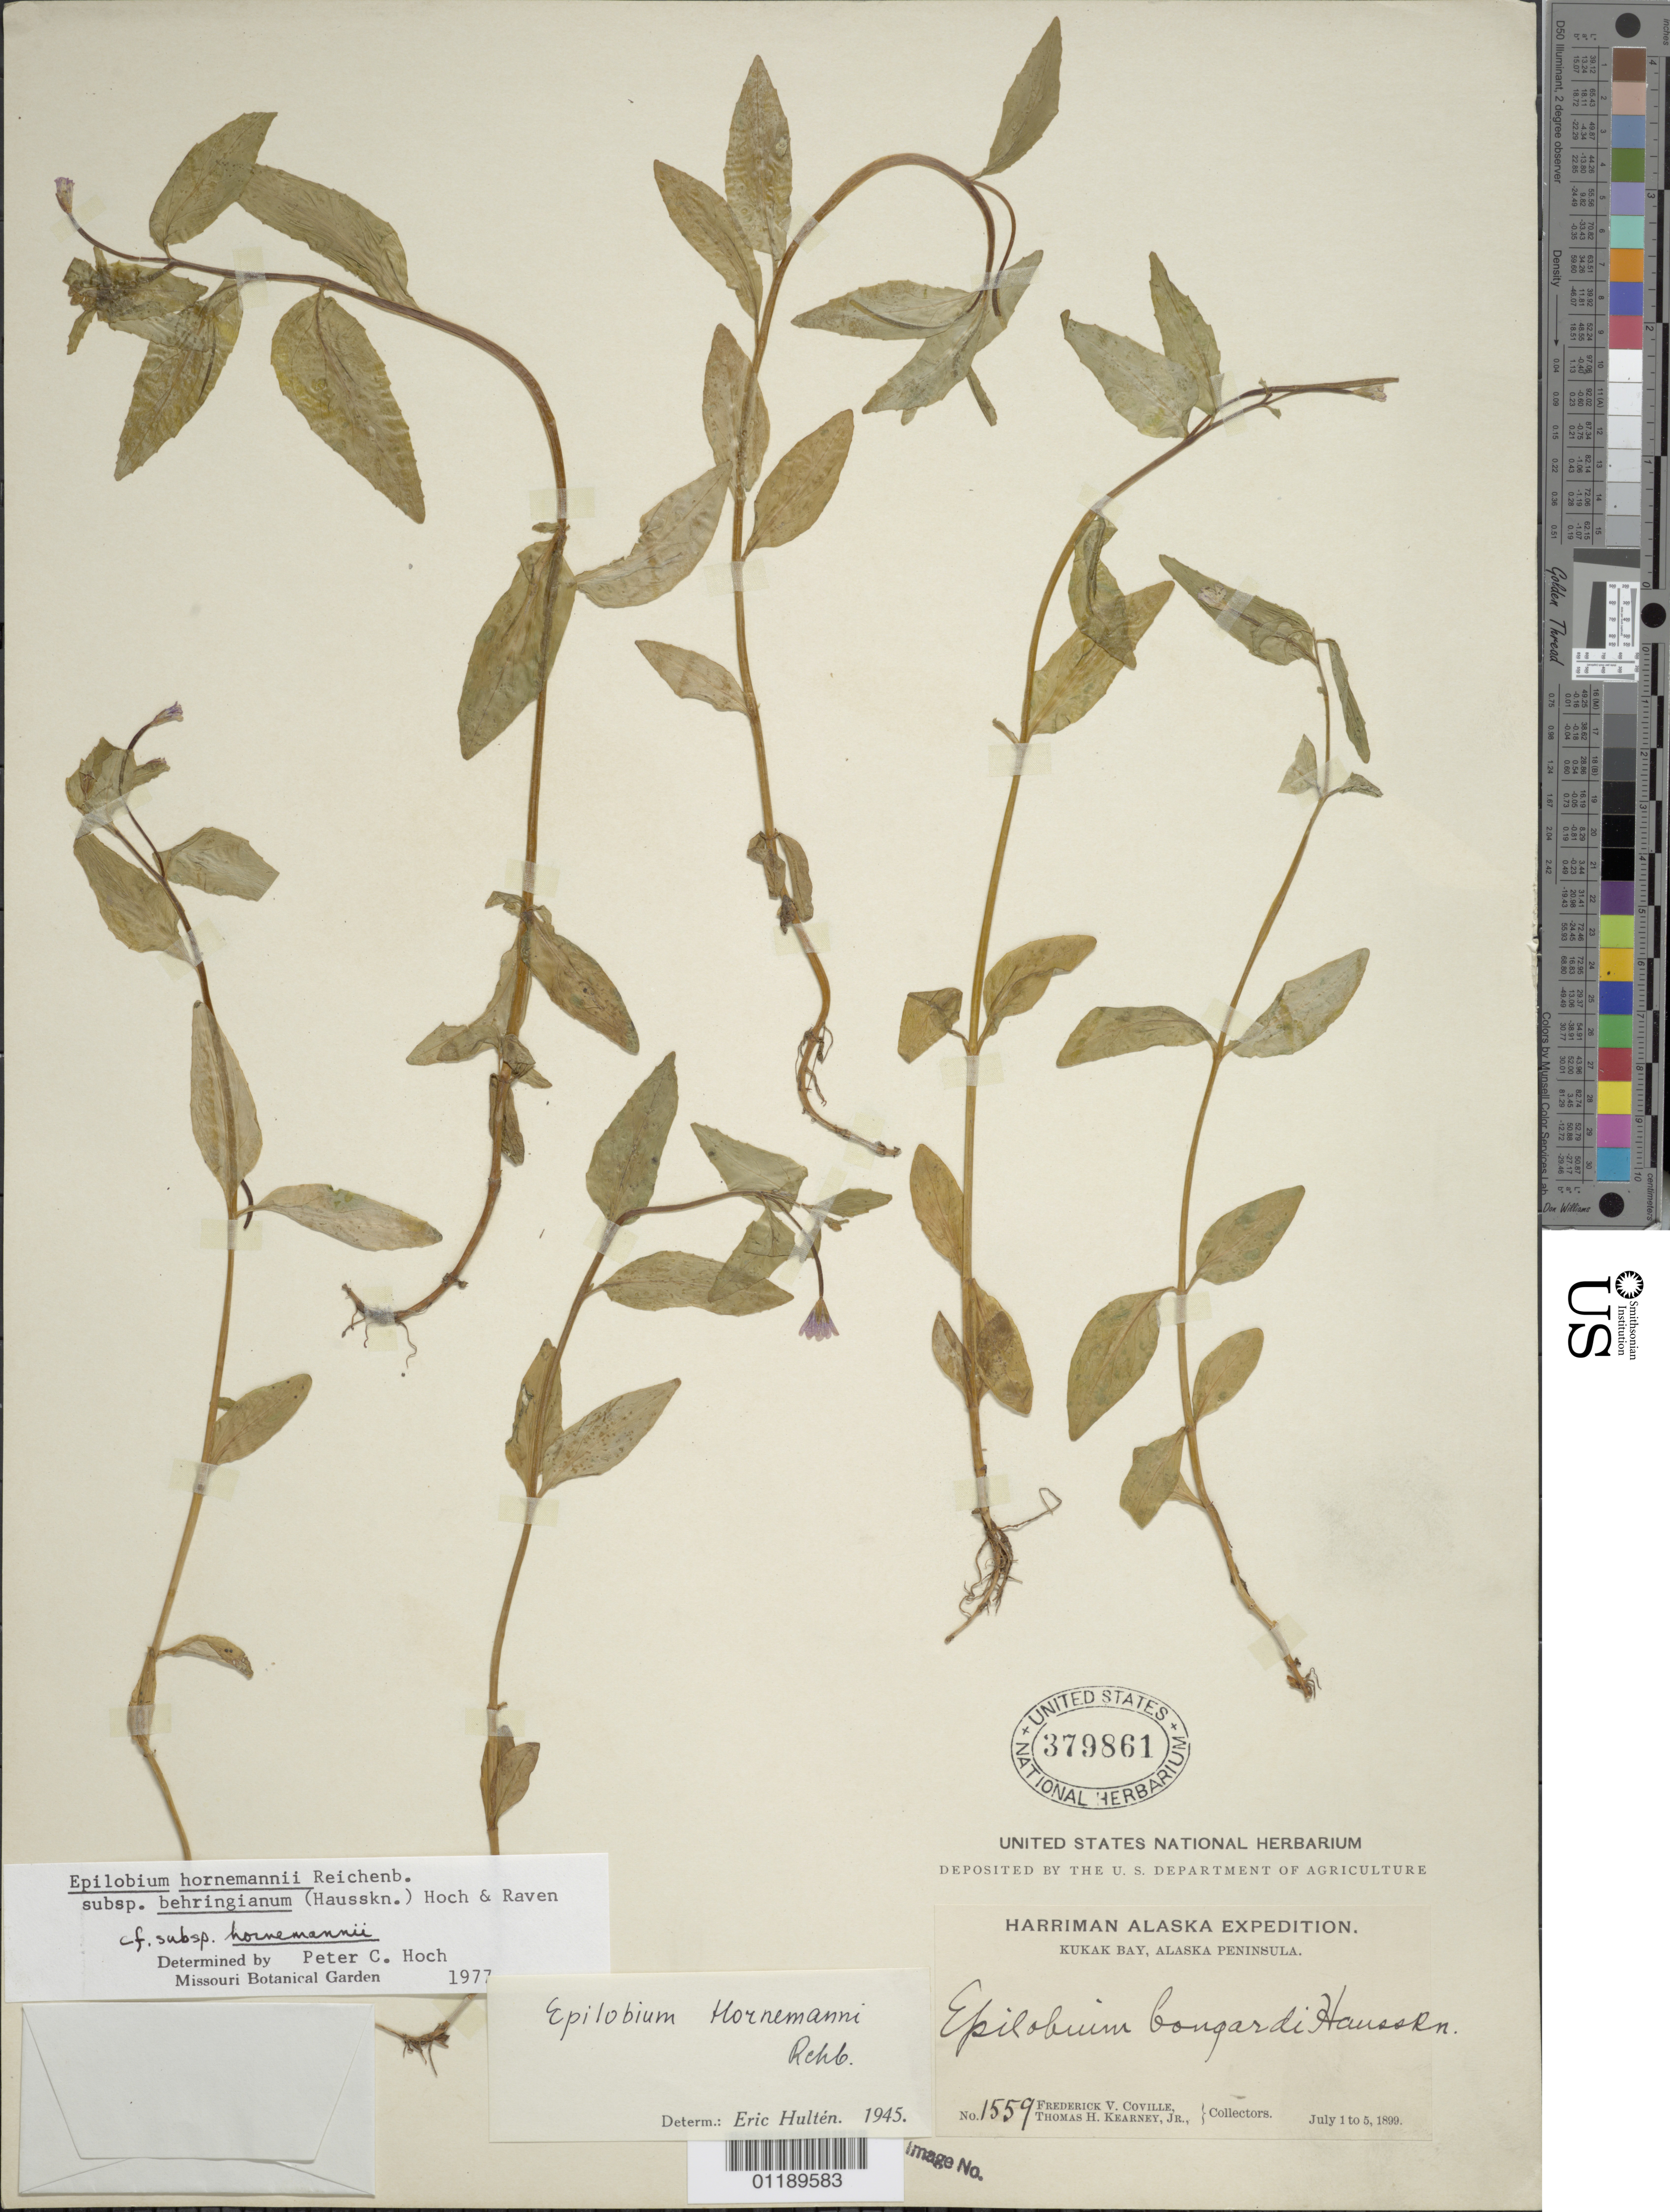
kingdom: Plantae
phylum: Tracheophyta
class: Magnoliopsida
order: Myrtales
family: Onagraceae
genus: Epilobium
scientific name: Epilobium hornemannii subsp. behringianum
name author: (Hausskn.) Hoch & P.H. Raven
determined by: Hoch, P. C.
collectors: F. V. Coville & T. H. Kearney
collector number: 1559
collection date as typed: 01 Jul 1899 to 05 Jul 1899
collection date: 1899-07-01/1899-07-05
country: United States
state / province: Alaska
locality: Kukak Bay, Alaska Peninsula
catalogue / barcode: US 379861